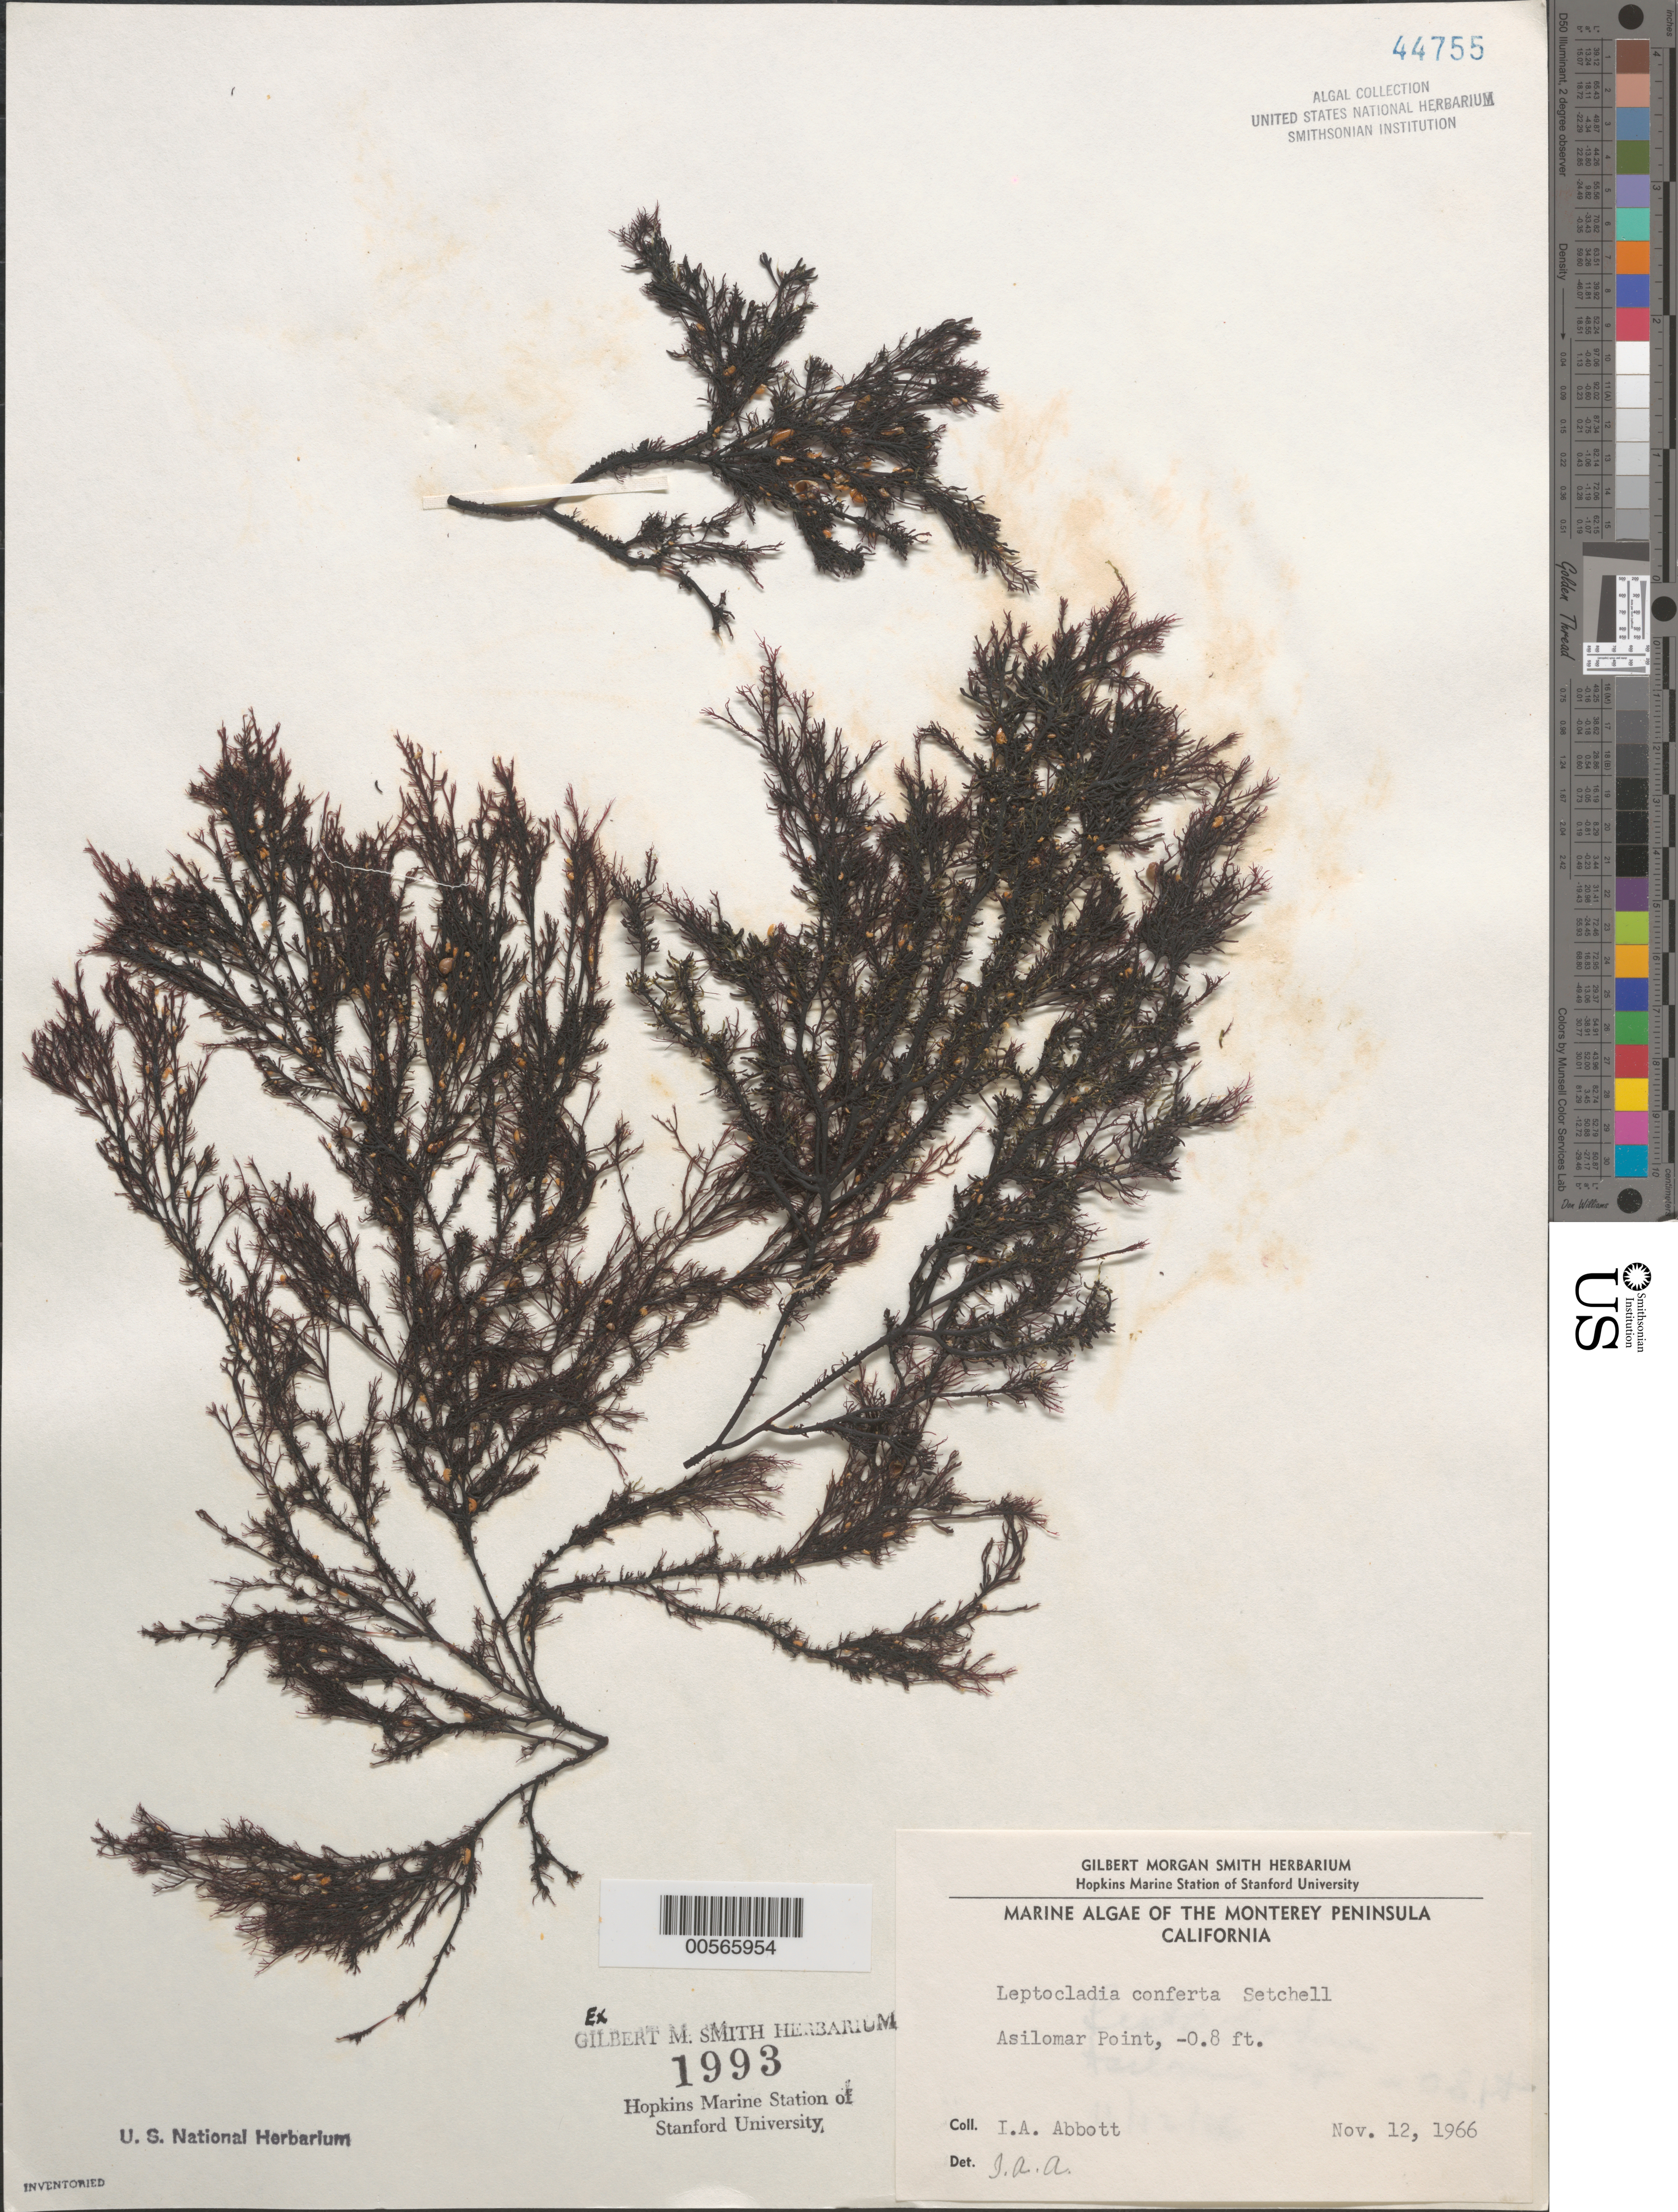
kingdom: Plantae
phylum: Rhodophyta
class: Florideophyceae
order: Gigartinales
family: Dumontiaceae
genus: Leptocladia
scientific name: Leptocladia conferta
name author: Setch.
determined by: Abbott, Isabella A.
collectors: I. A. Abbott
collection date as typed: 12 Nov 1966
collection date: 1966-11-12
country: United States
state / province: California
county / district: Monterey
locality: Asilomar Point, Monterey Peninsula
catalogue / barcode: US 44755